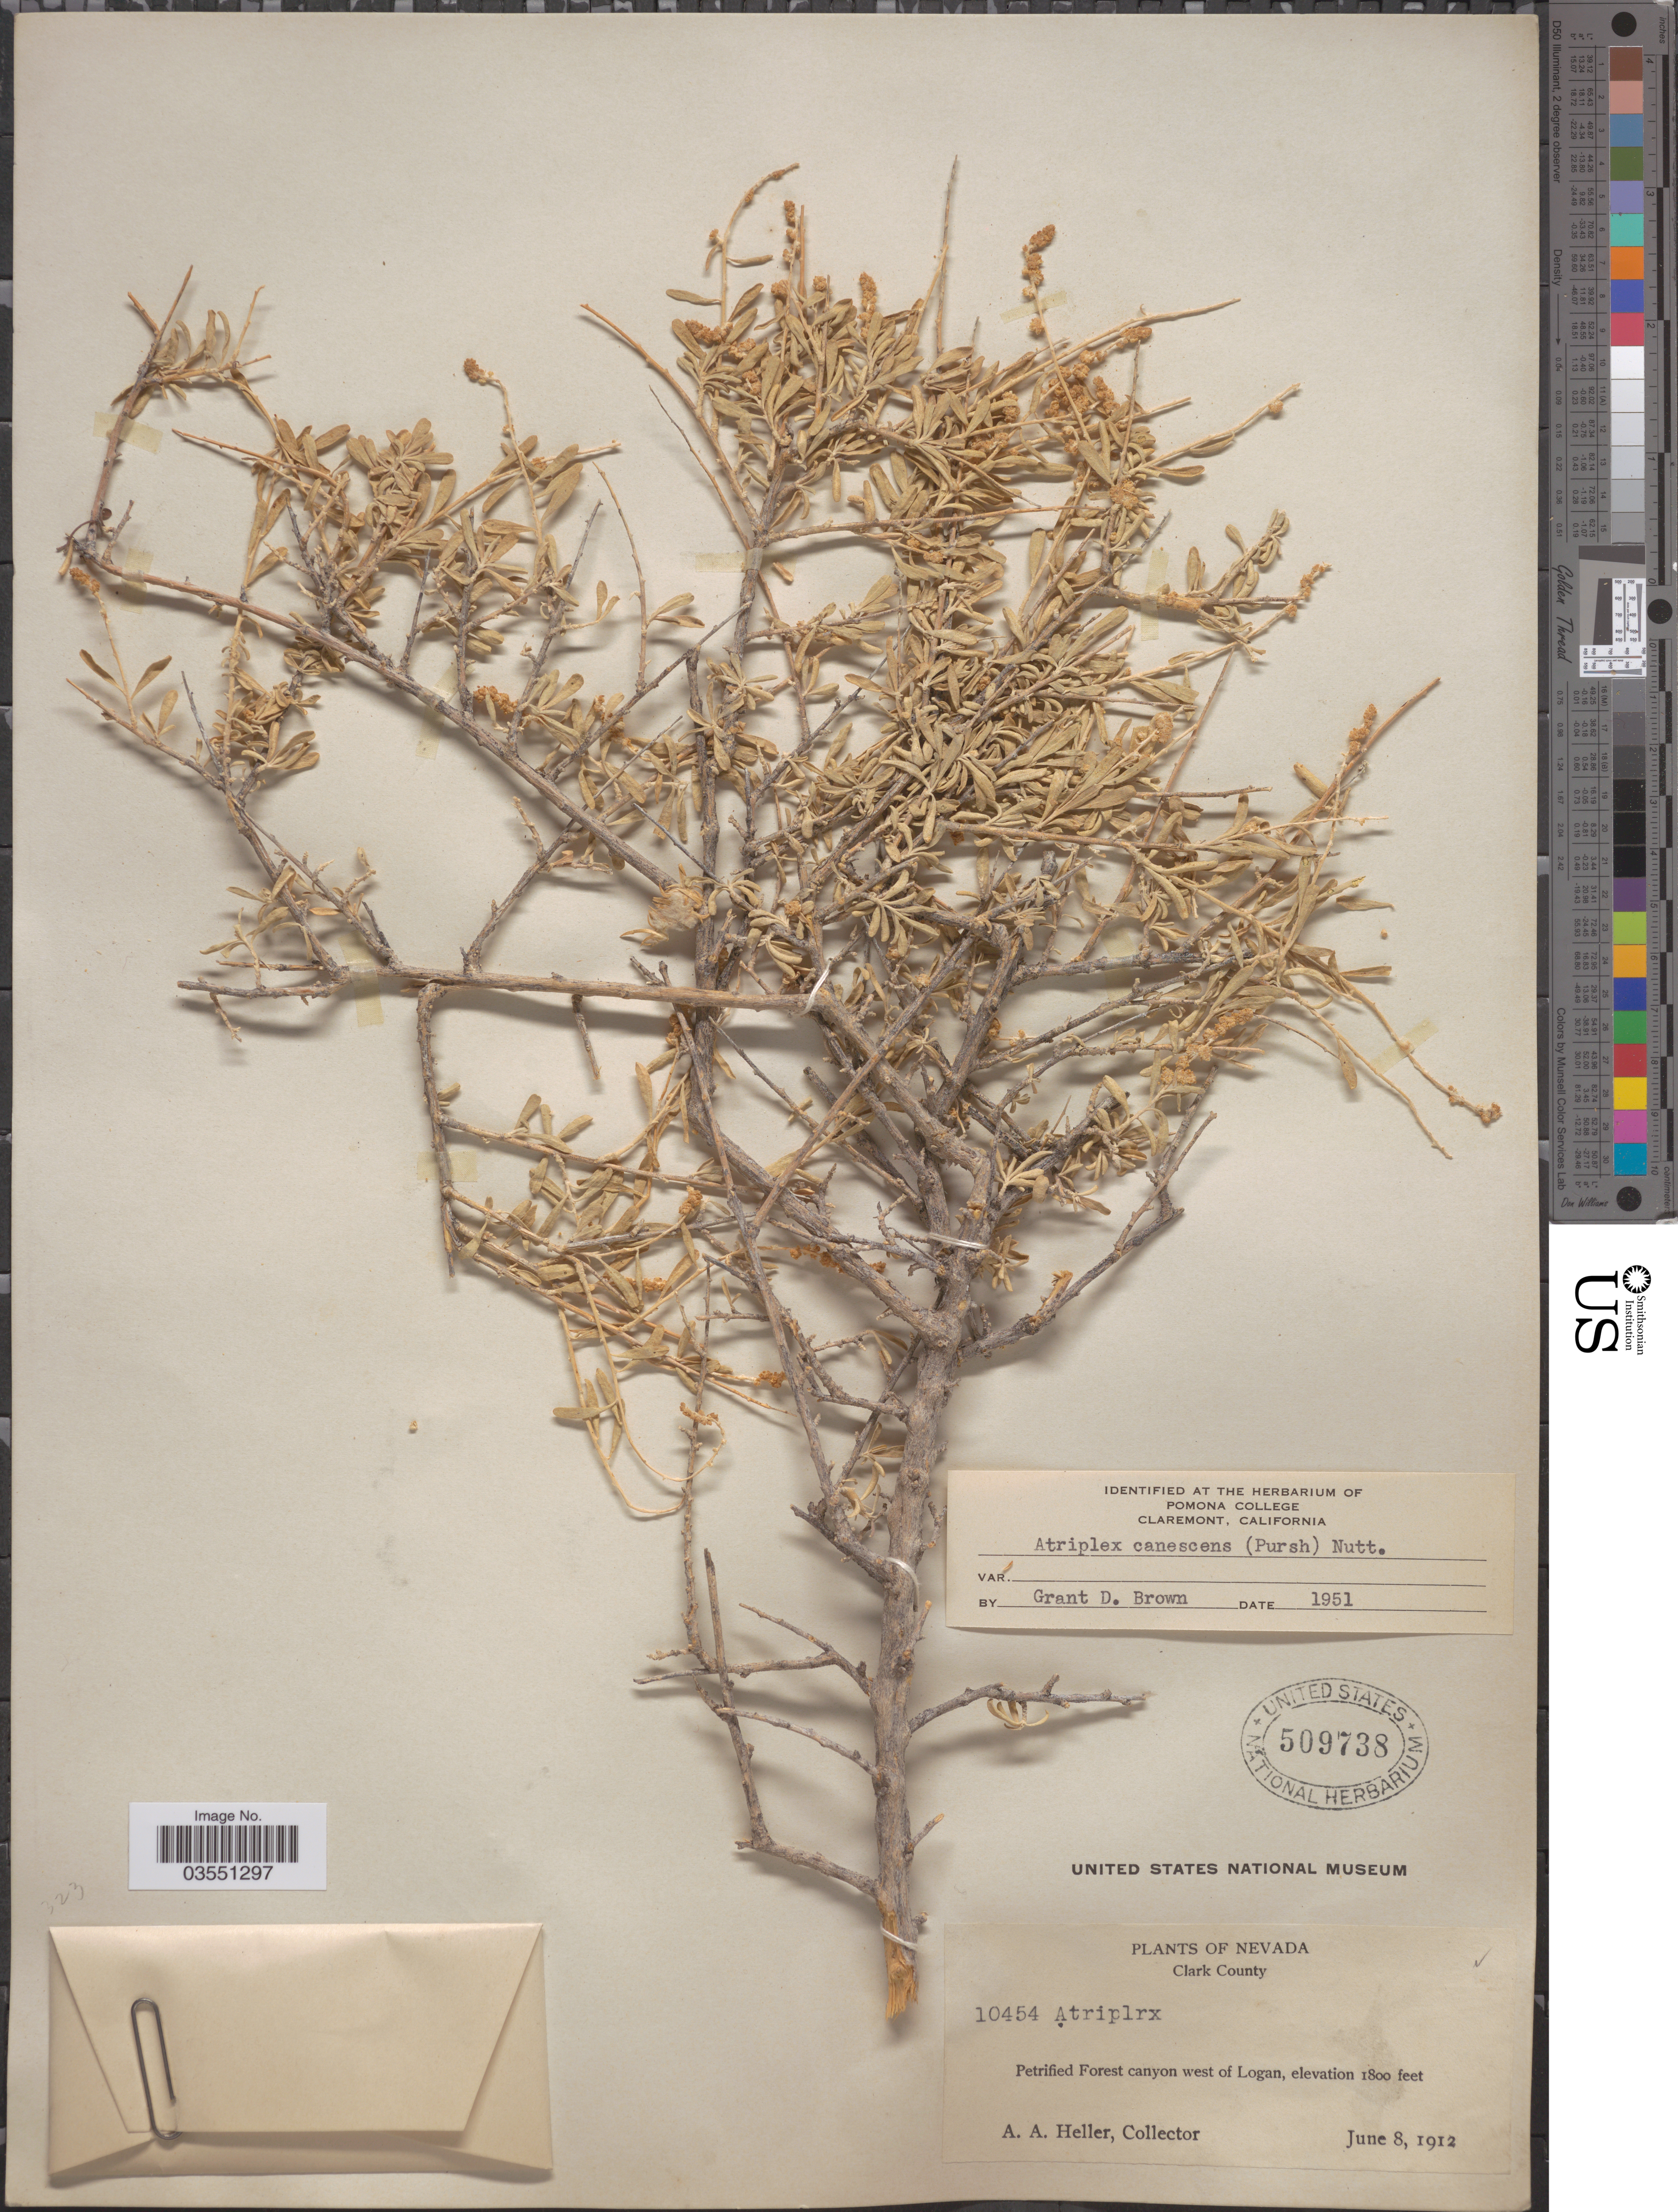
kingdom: Plantae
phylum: Tracheophyta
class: Magnoliopsida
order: Caryophyllales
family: Amaranthaceae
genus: Atriplex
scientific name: Atriplex canescens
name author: (Pursh) Nutt.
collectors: A. A. Heller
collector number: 10454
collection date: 1912-06-08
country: United States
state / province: Nevada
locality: Clark County. Petrified Forest canyon west of Logan.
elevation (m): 549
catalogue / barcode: US 509738